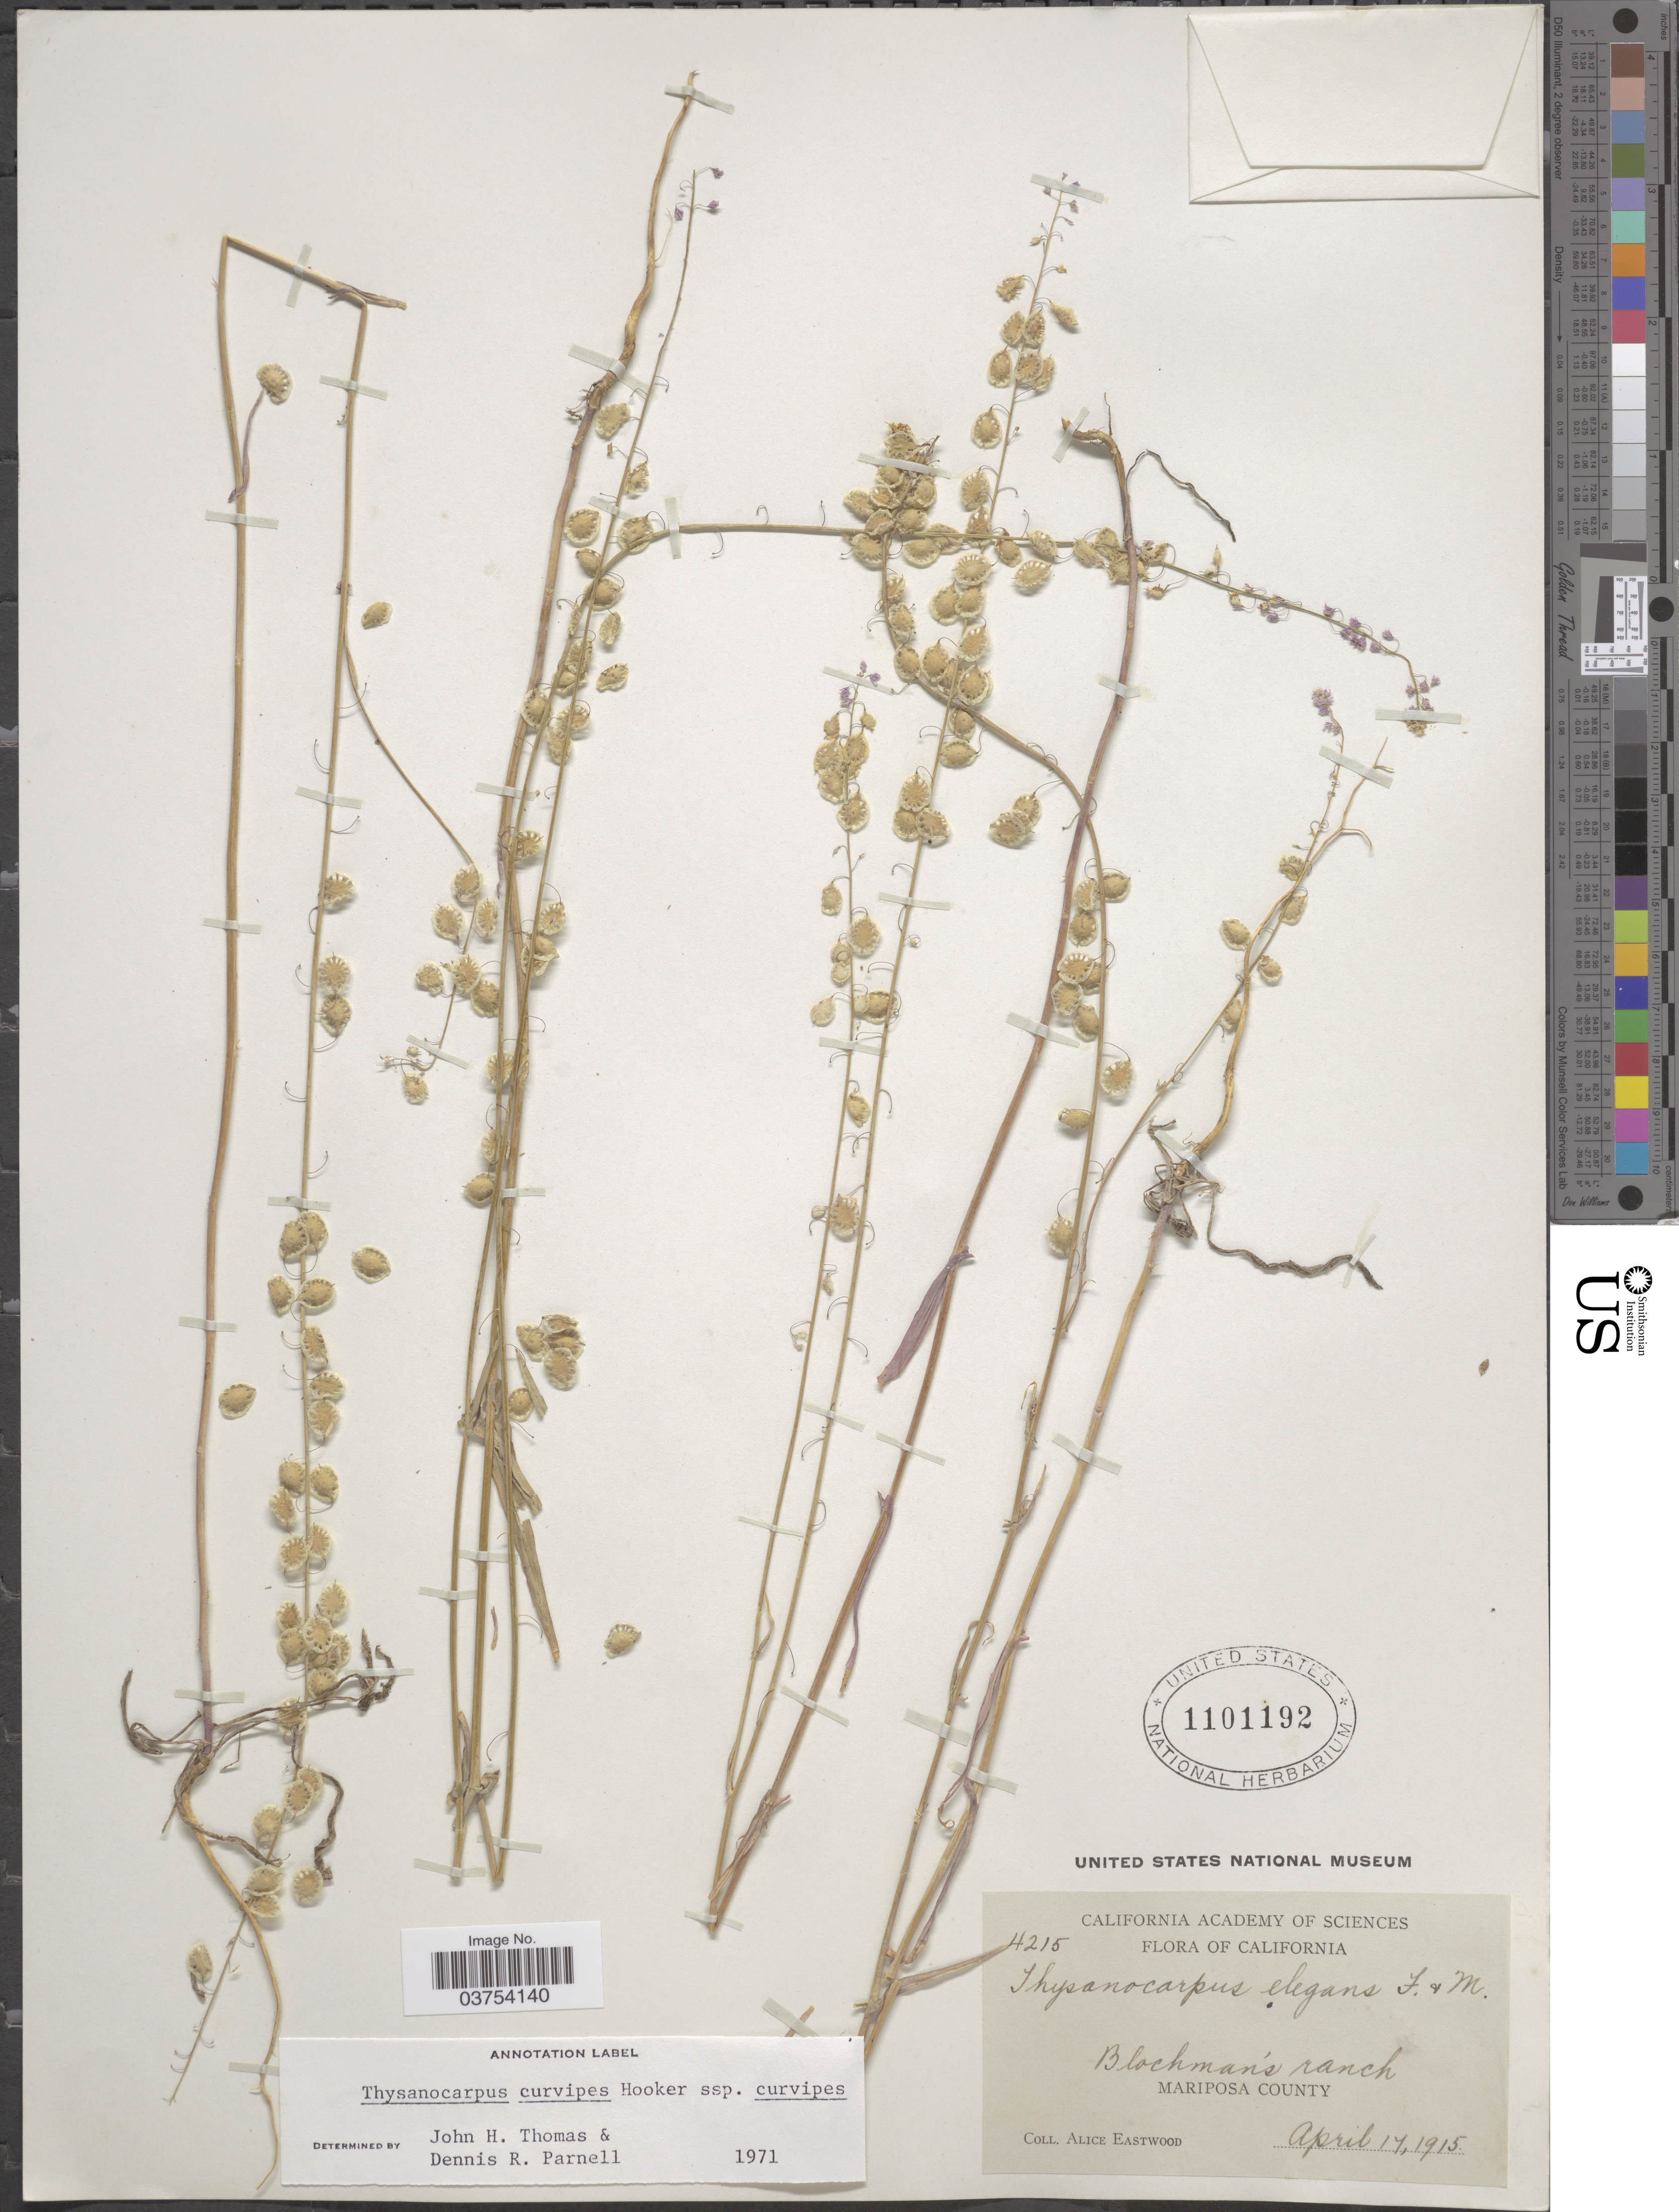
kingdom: Plantae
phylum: Tracheophyta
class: Magnoliopsida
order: Brassicales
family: Brassicaceae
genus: Thysanocarpus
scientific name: Thysanocarpus curvipes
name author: Hook.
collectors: A. Eastwood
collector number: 4215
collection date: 1915-04-17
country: United States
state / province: California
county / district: Mariposa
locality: Blockman's ranch. Mariposa County.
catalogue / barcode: US 1101192